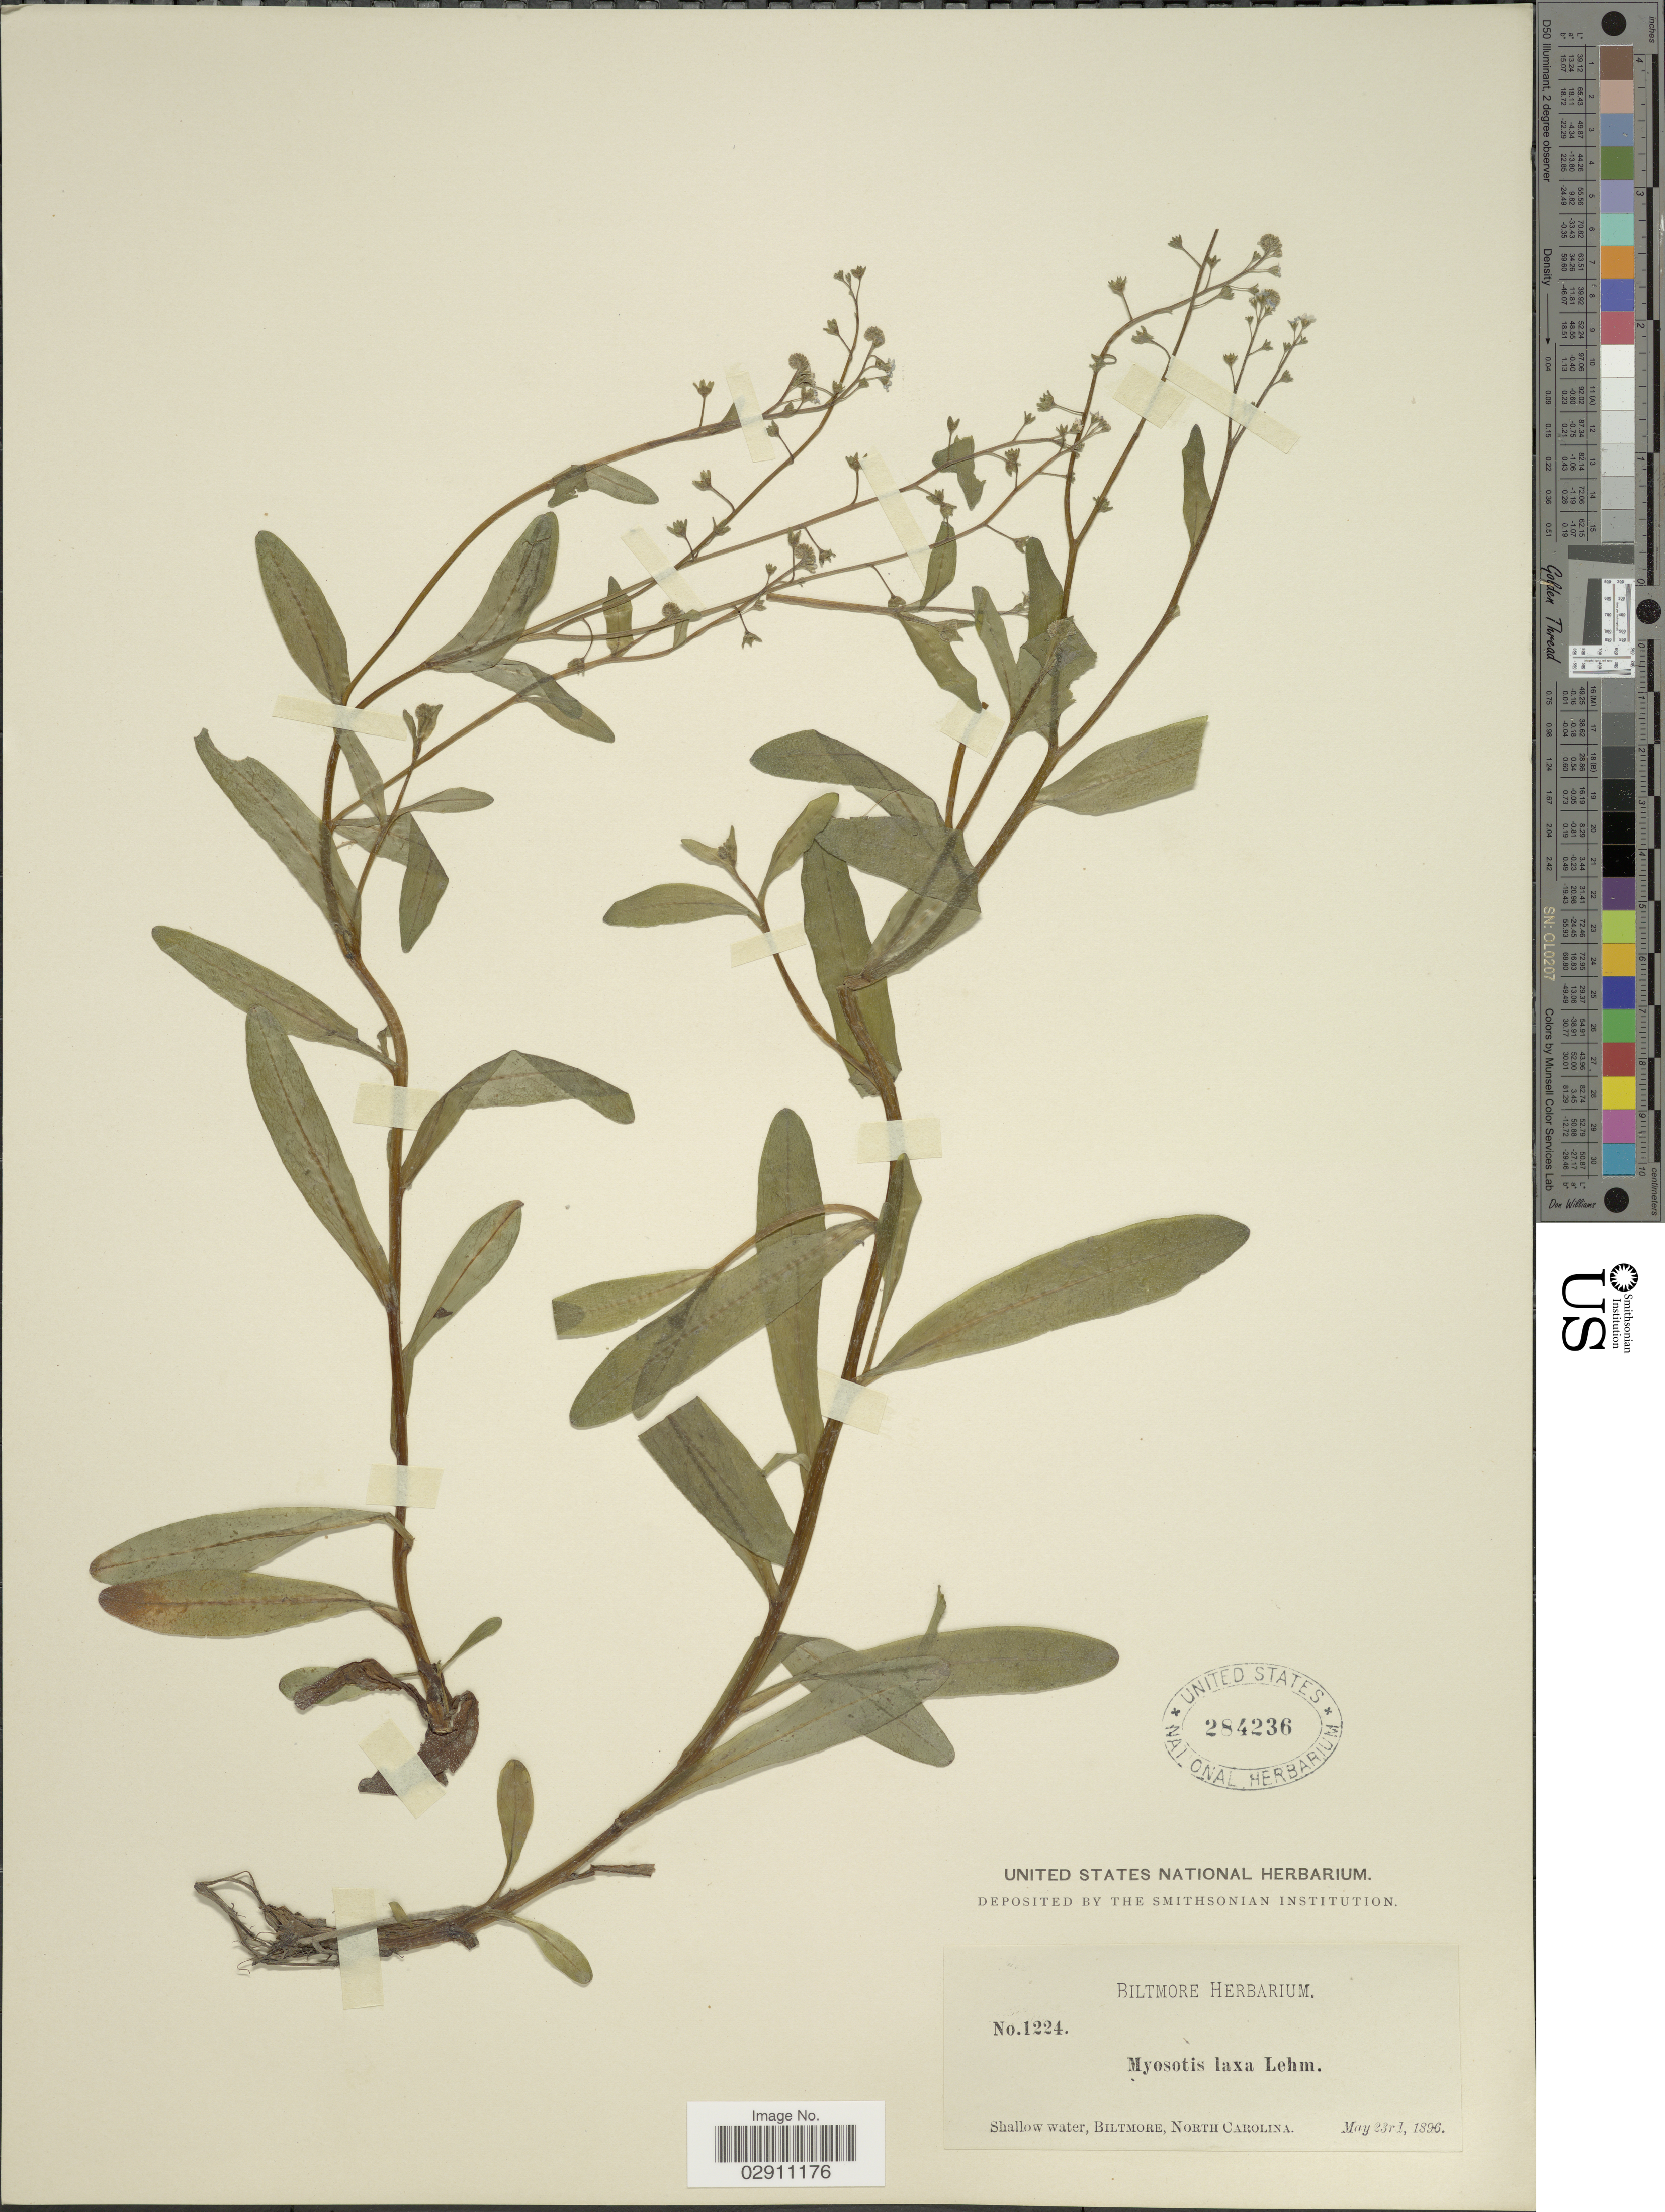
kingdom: Plantae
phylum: Tracheophyta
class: Magnoliopsida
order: Boraginales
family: Boraginaceae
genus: Myosotis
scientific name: Myosotis laxa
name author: F. Lehm.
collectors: ex herb. Biltmore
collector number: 1224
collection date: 1896-05-23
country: United States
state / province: North Carolina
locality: Shallow water, Biltmore.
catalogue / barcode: US 284236